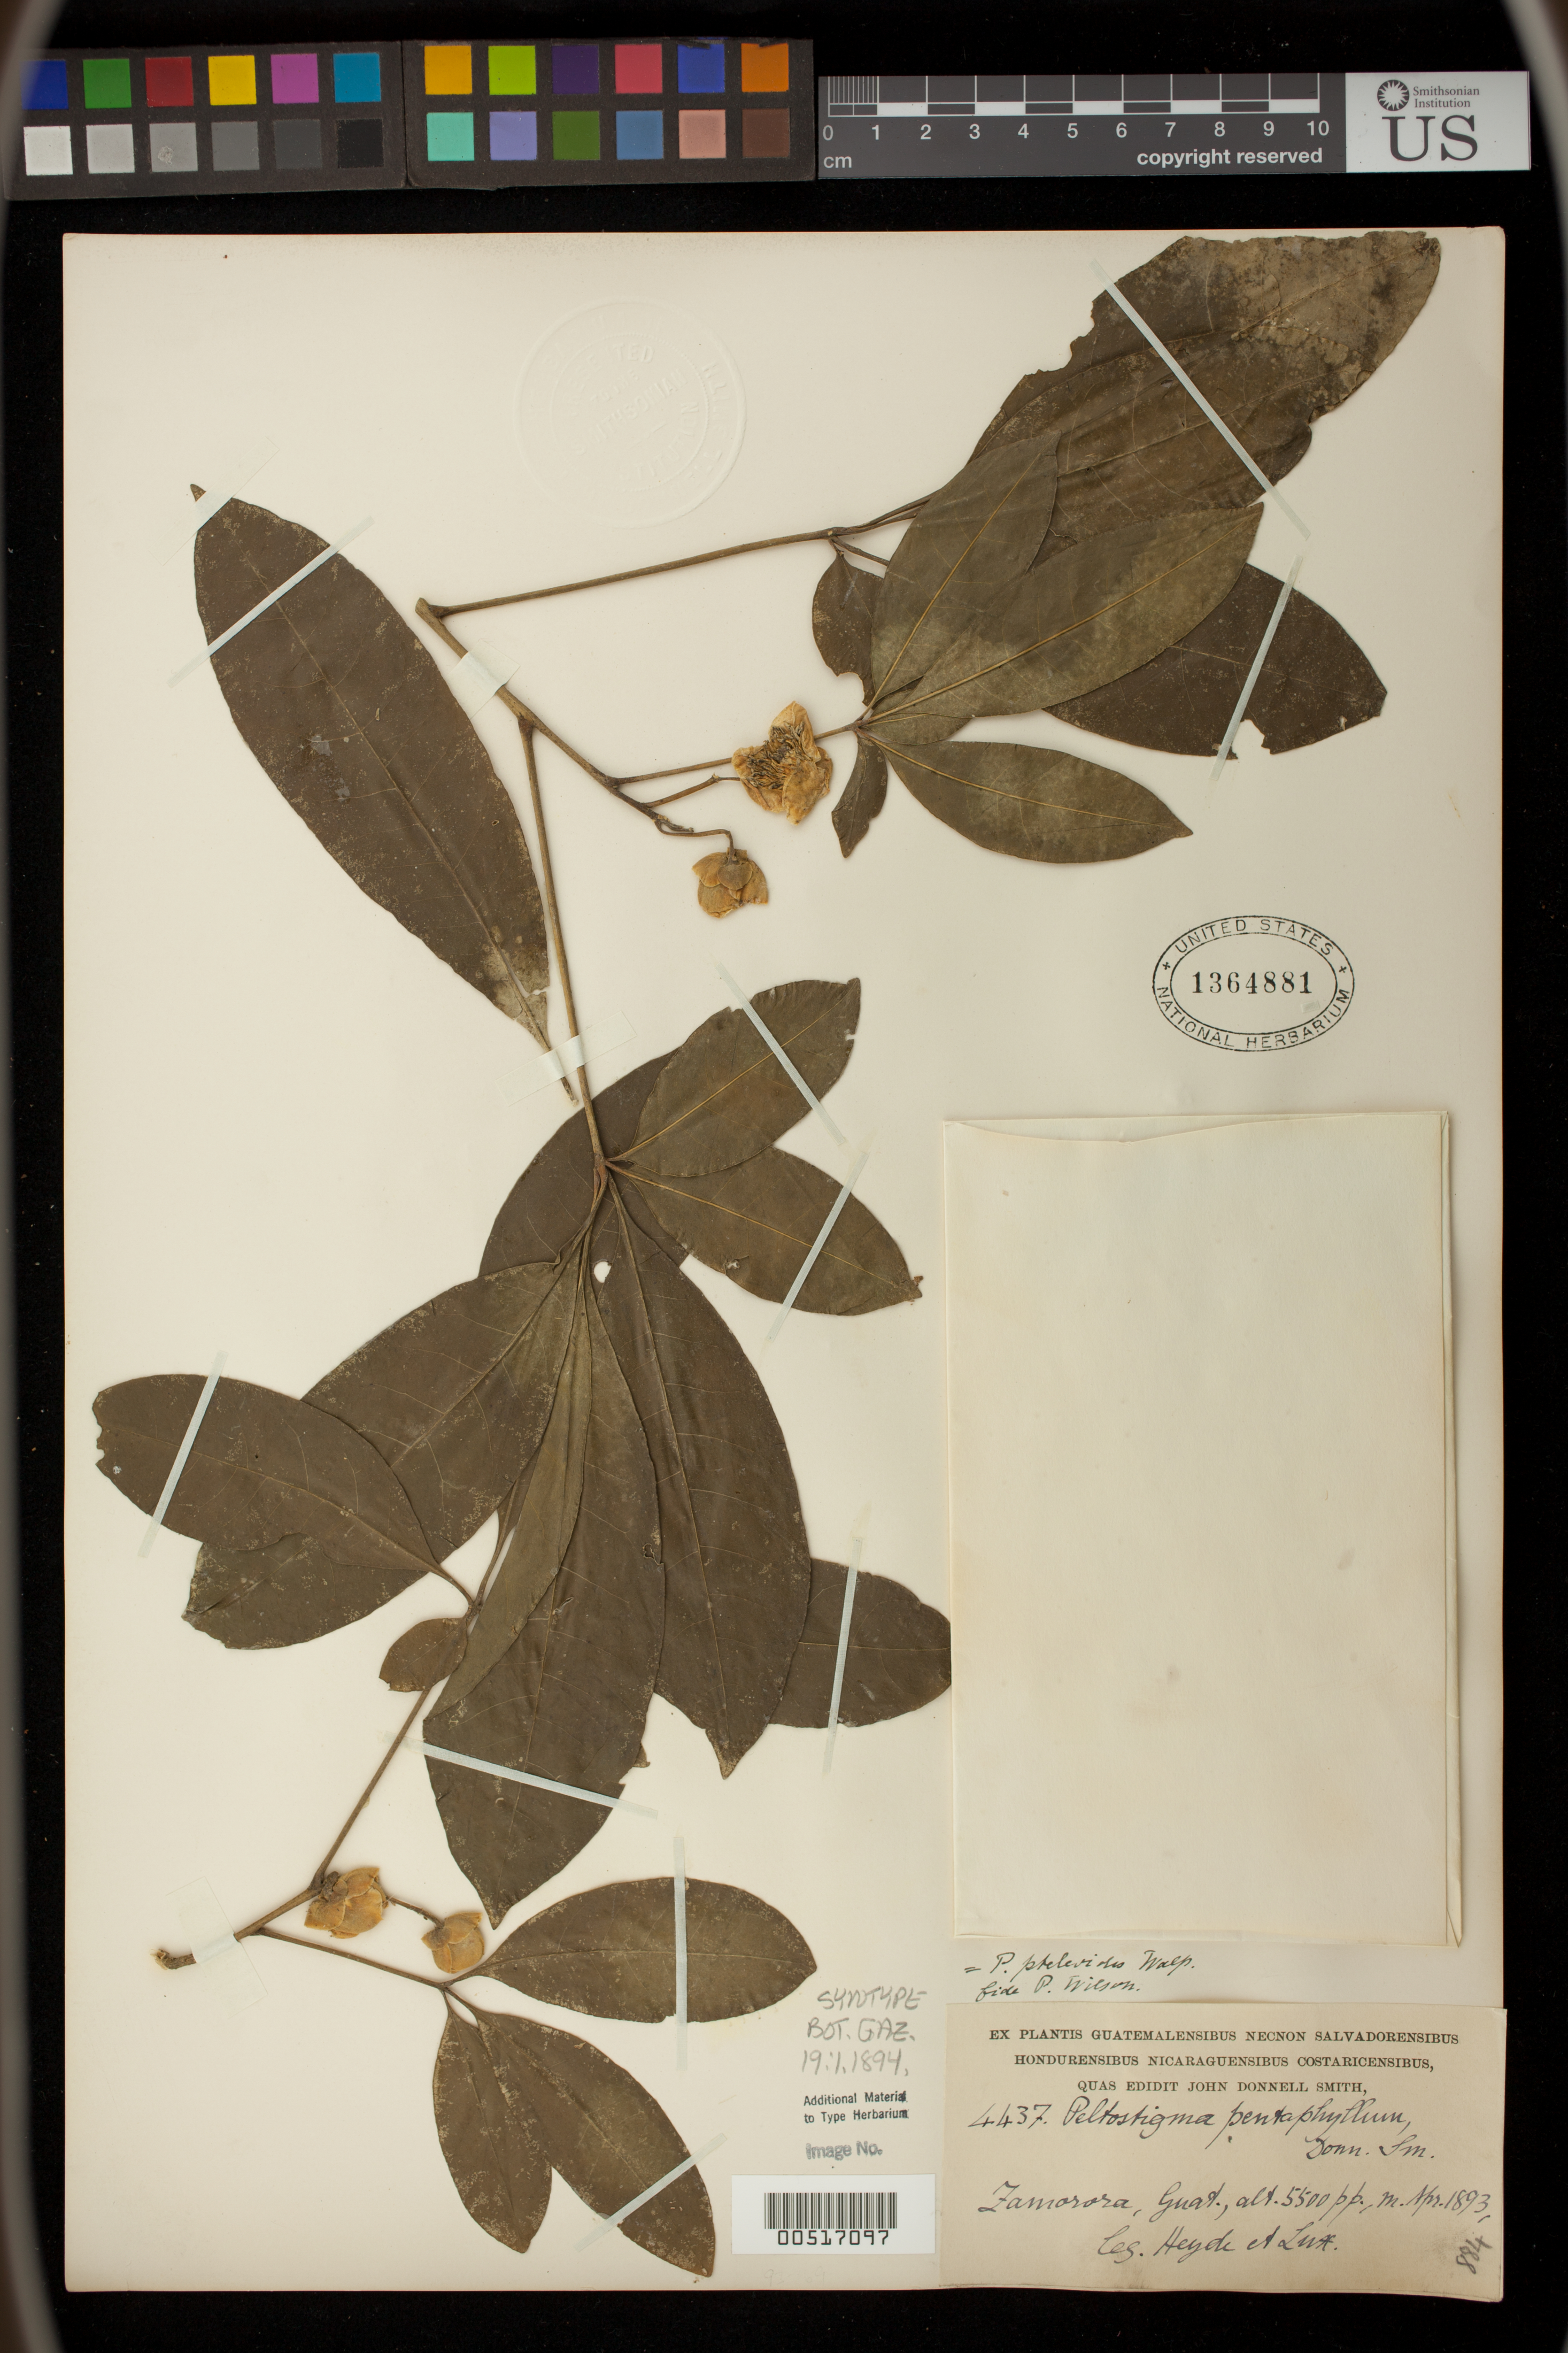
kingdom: Plantae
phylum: Tracheophyta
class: Magnoliopsida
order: Sapindales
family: Rutaceae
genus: Peltostigma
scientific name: Peltostigma pentaphyllum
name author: Donn. Sm.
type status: Syntype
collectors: E. T. Heyde & E. Lux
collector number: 4473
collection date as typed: Apr 1893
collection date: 1893-04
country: Guatemala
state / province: Santa Rosa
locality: Zamorora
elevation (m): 1676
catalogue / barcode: US 1364881